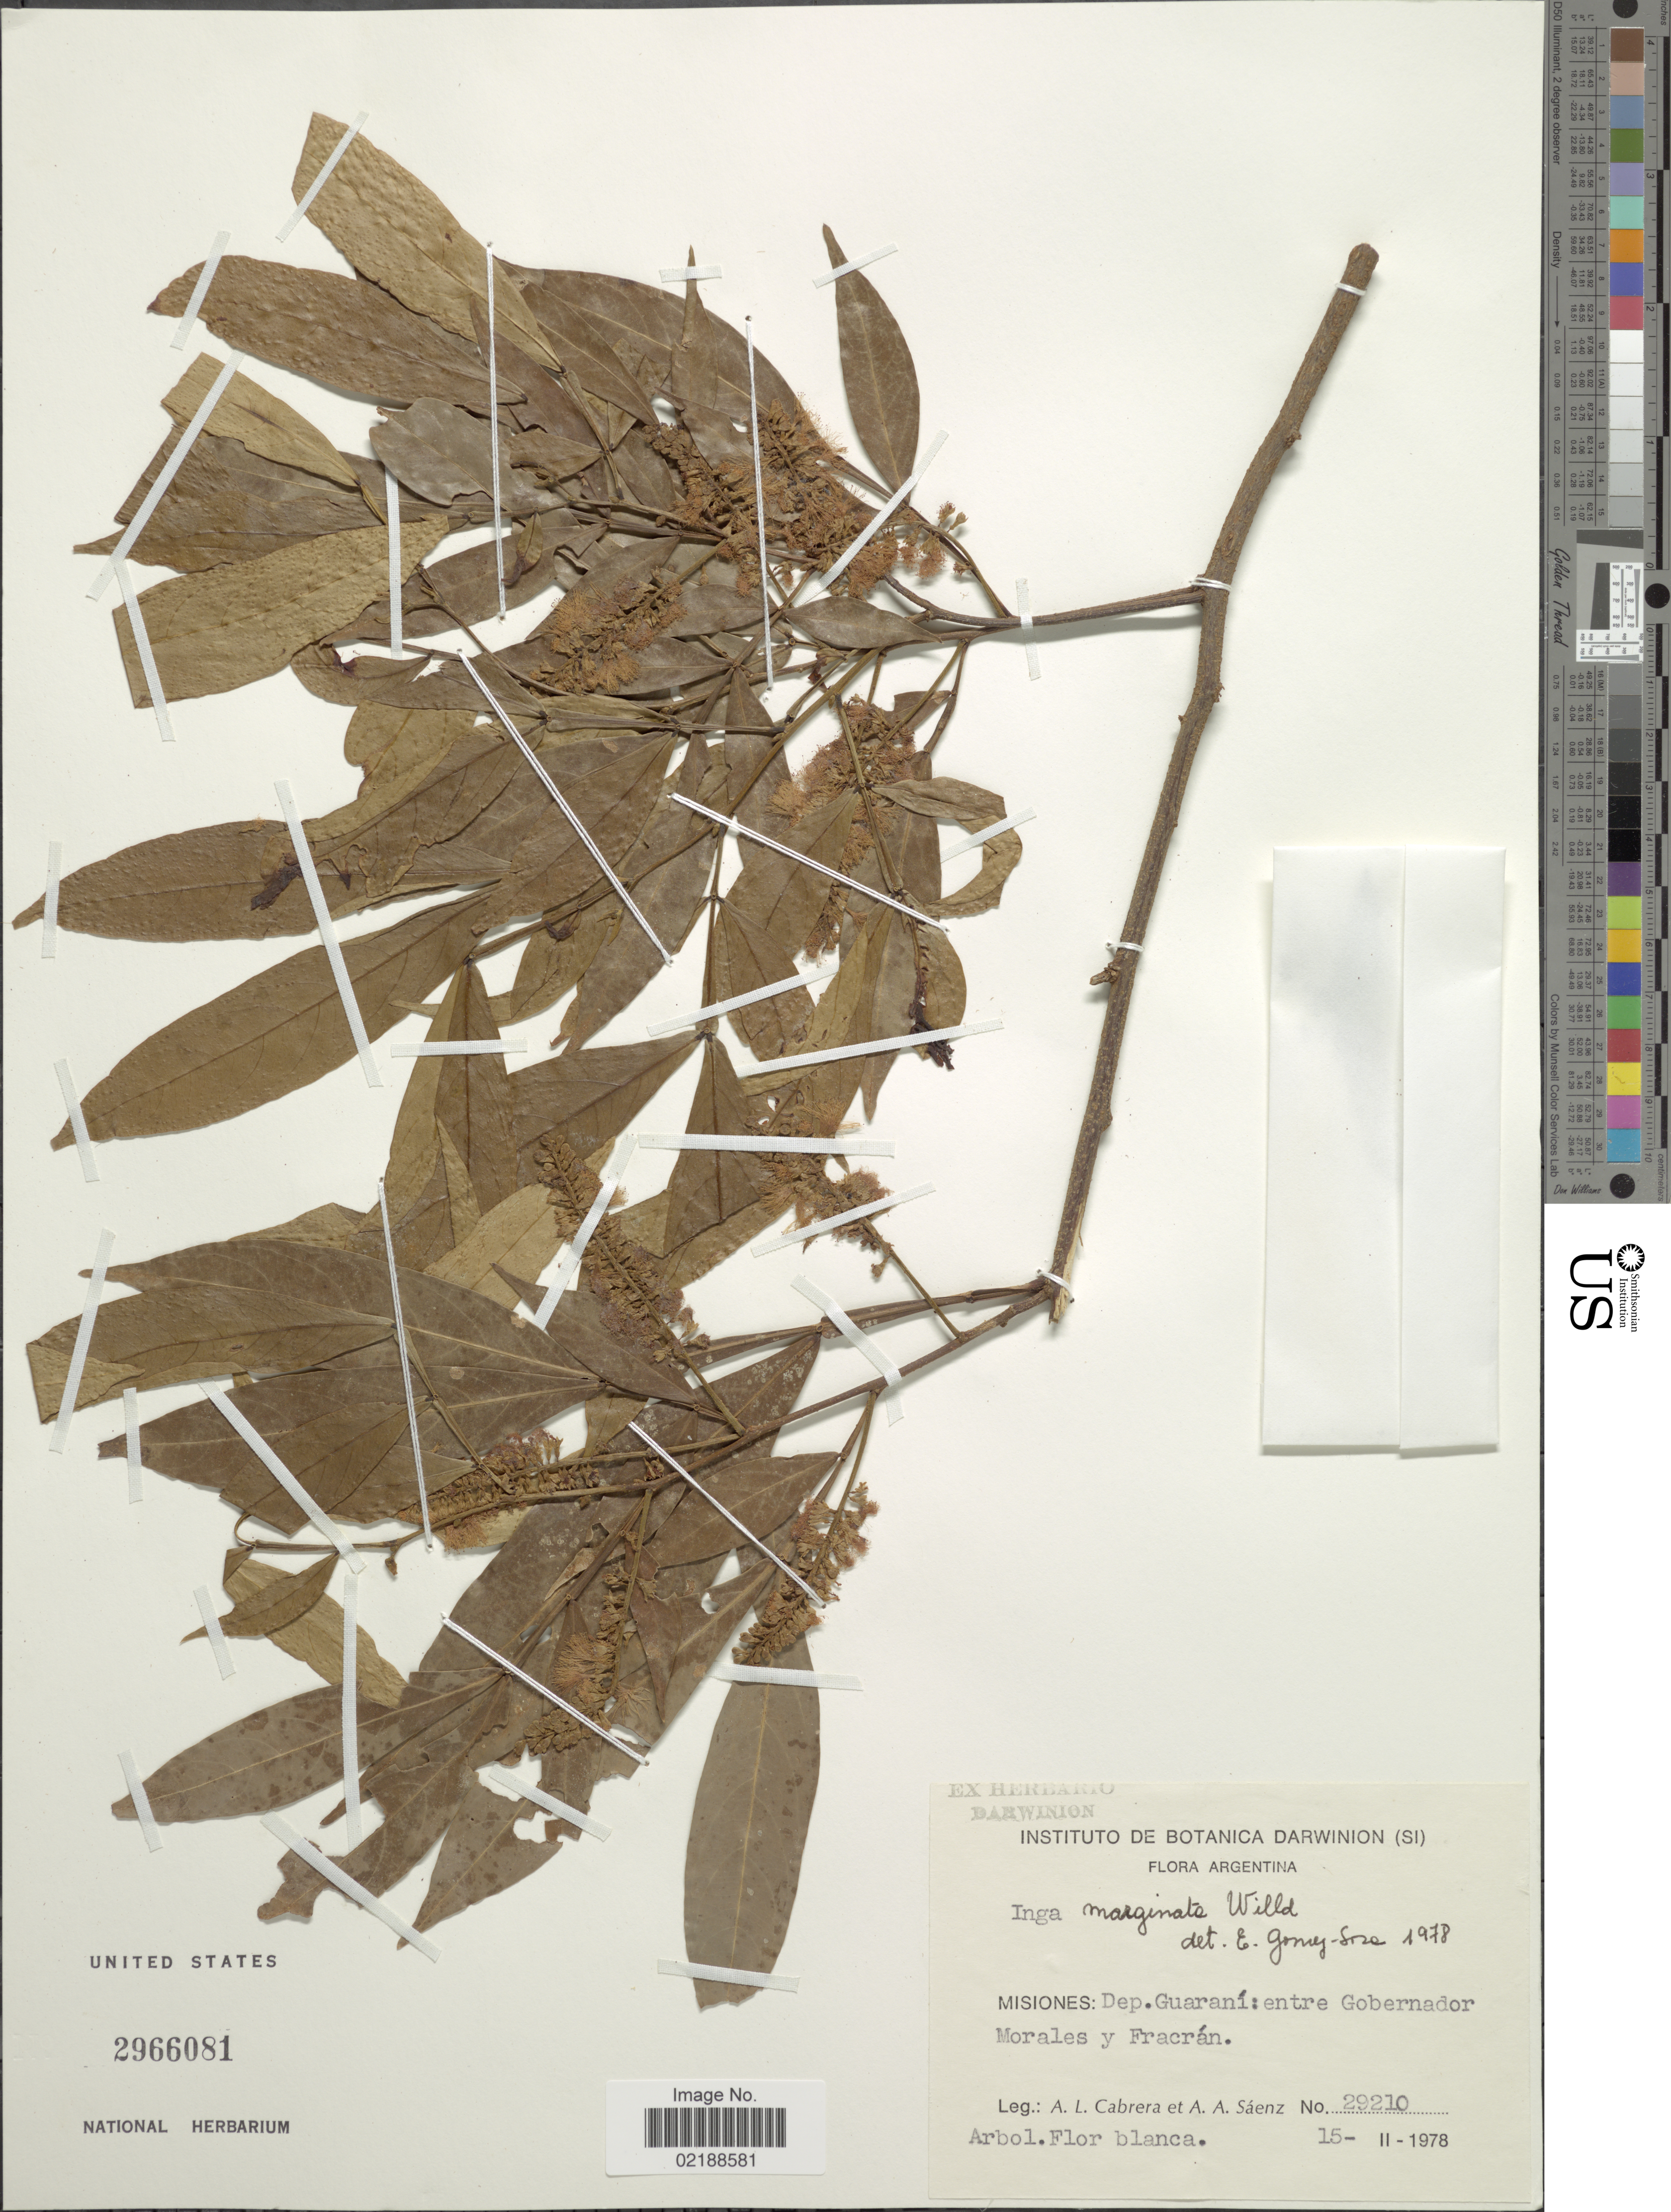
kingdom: Plantae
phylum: Tracheophyta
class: Magnoliopsida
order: Fabales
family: Fabaceae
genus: Inga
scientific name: Inga marginata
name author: Willd.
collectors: A. L. Cabrera & A. A. Saenz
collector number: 29210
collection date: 1978-02-15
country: Argentina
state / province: Misiones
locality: Dep. Guaranía entre Gobernador Morales y Fracrán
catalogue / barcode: US 2966081